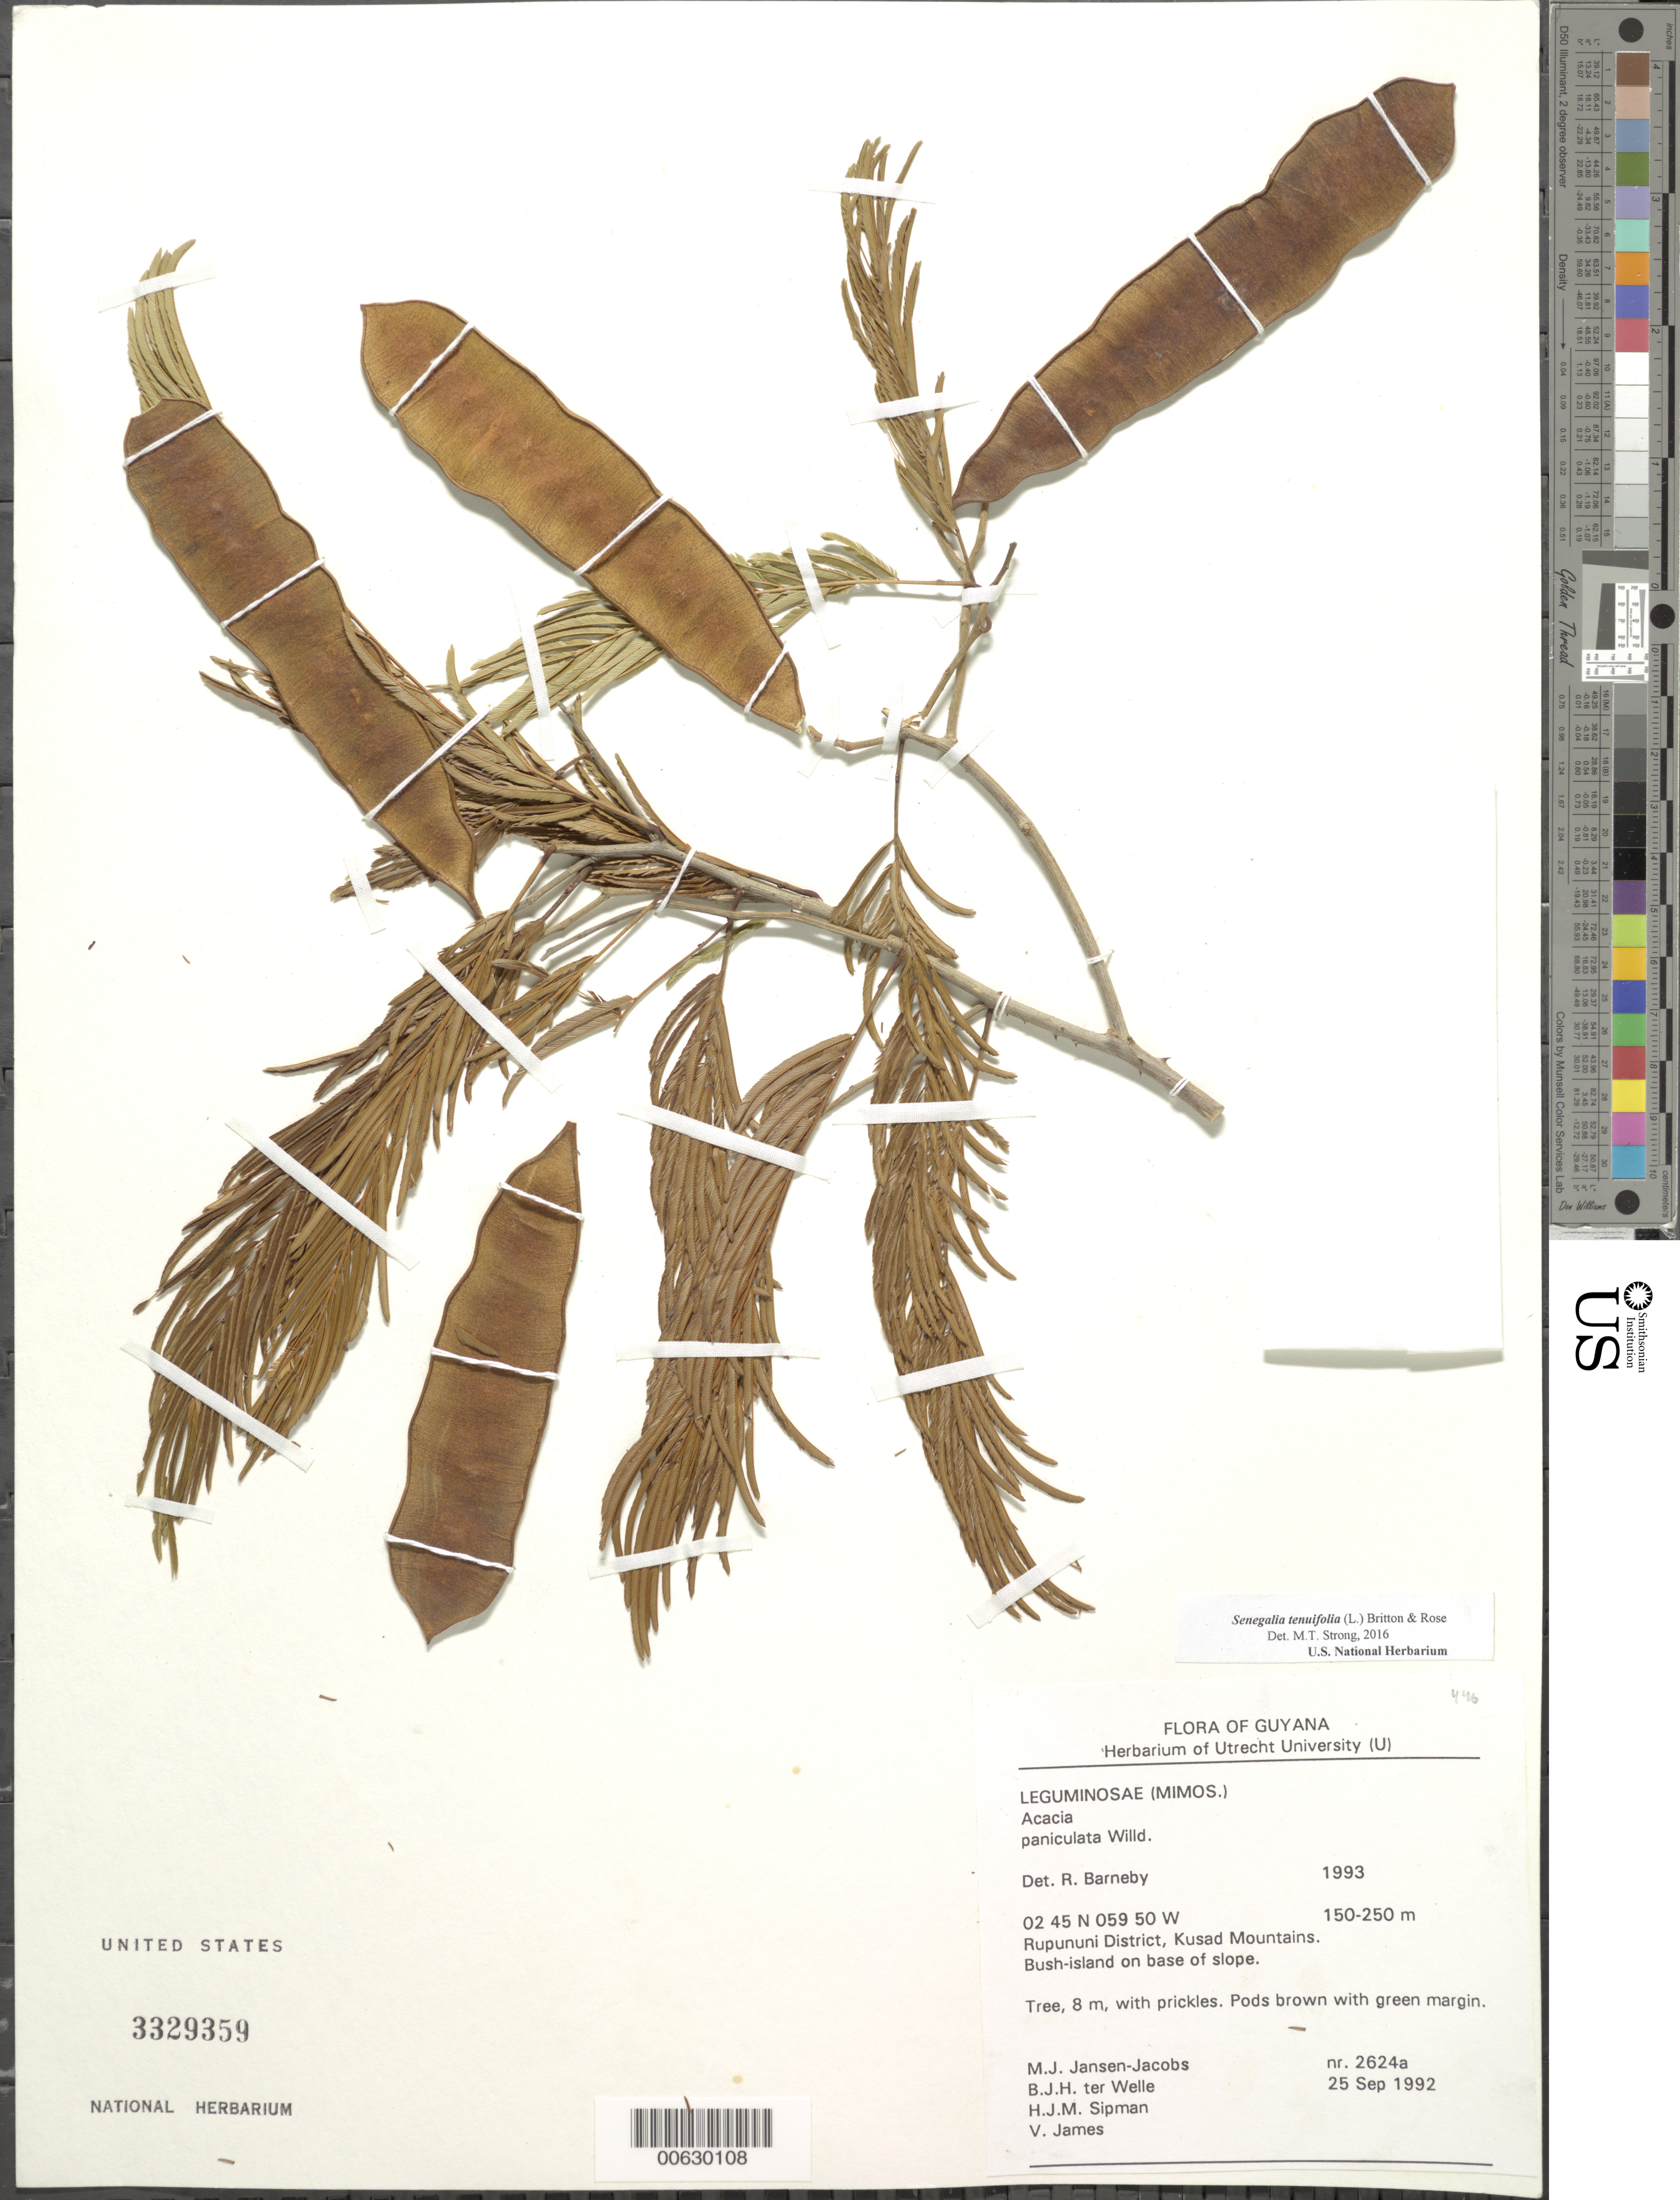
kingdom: Plantae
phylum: Tracheophyta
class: Magnoliopsida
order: Fabales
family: Fabaceae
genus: Senegalia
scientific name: Senegalia tenuifolia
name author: (L.) Britton & Rose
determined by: Strong, M. T., (US), Smithsonian Institution - National Museum of Natural History (UNITED STATES)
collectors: M. J. Jansen-Jacobs, B. Welle, H. J. M. Sipman & V. James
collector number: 2624 a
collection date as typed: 25-Sep-92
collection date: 1992-09-25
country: Guyana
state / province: U. Takutu-U. Essequibo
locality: Kusad Mountains, Rupununi District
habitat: Bush-island on base of slope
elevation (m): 150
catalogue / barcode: US 3329359